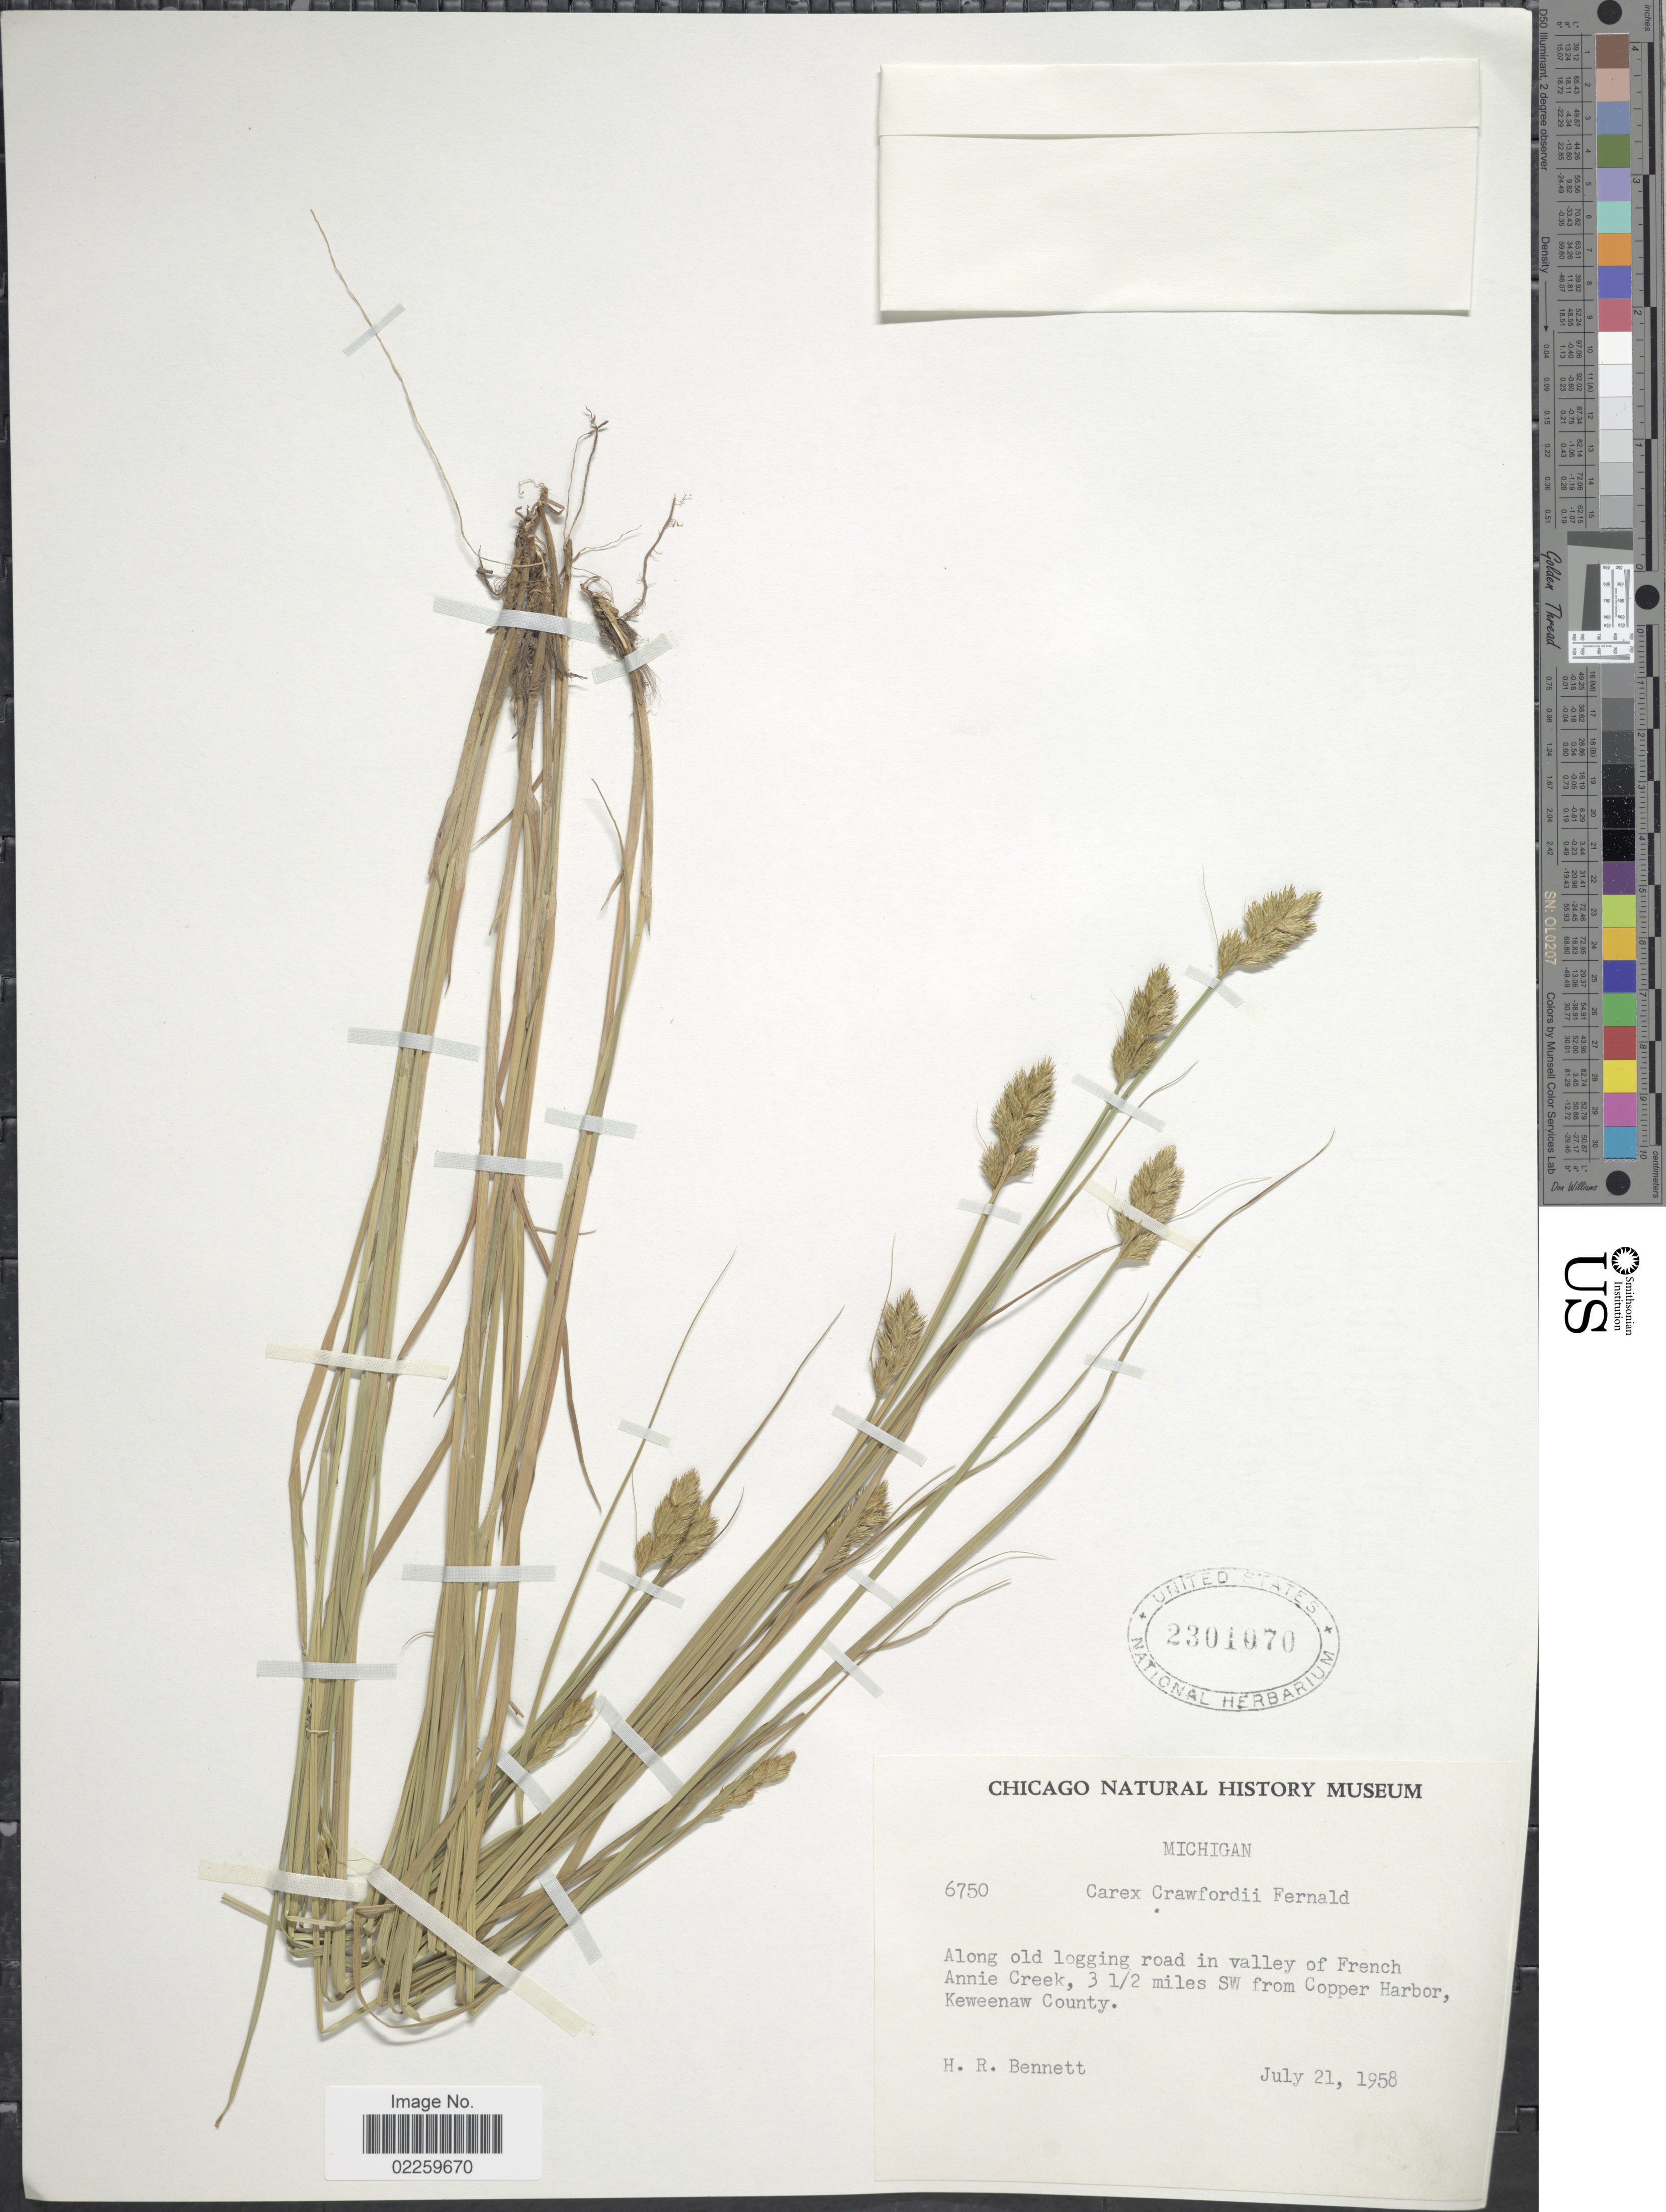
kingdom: Plantae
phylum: Tracheophyta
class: Liliopsida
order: Poales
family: Cyperaceae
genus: Carex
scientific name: Carex crawfordii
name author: Fernald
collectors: H. R. Bennett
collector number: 6750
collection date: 1958-07-21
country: United States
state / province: Michigan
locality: Along old logging road in valley of French Annie Creek, 3 1/2 miles SW from Copper Harbor Keweenaw County.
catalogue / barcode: US 2301070